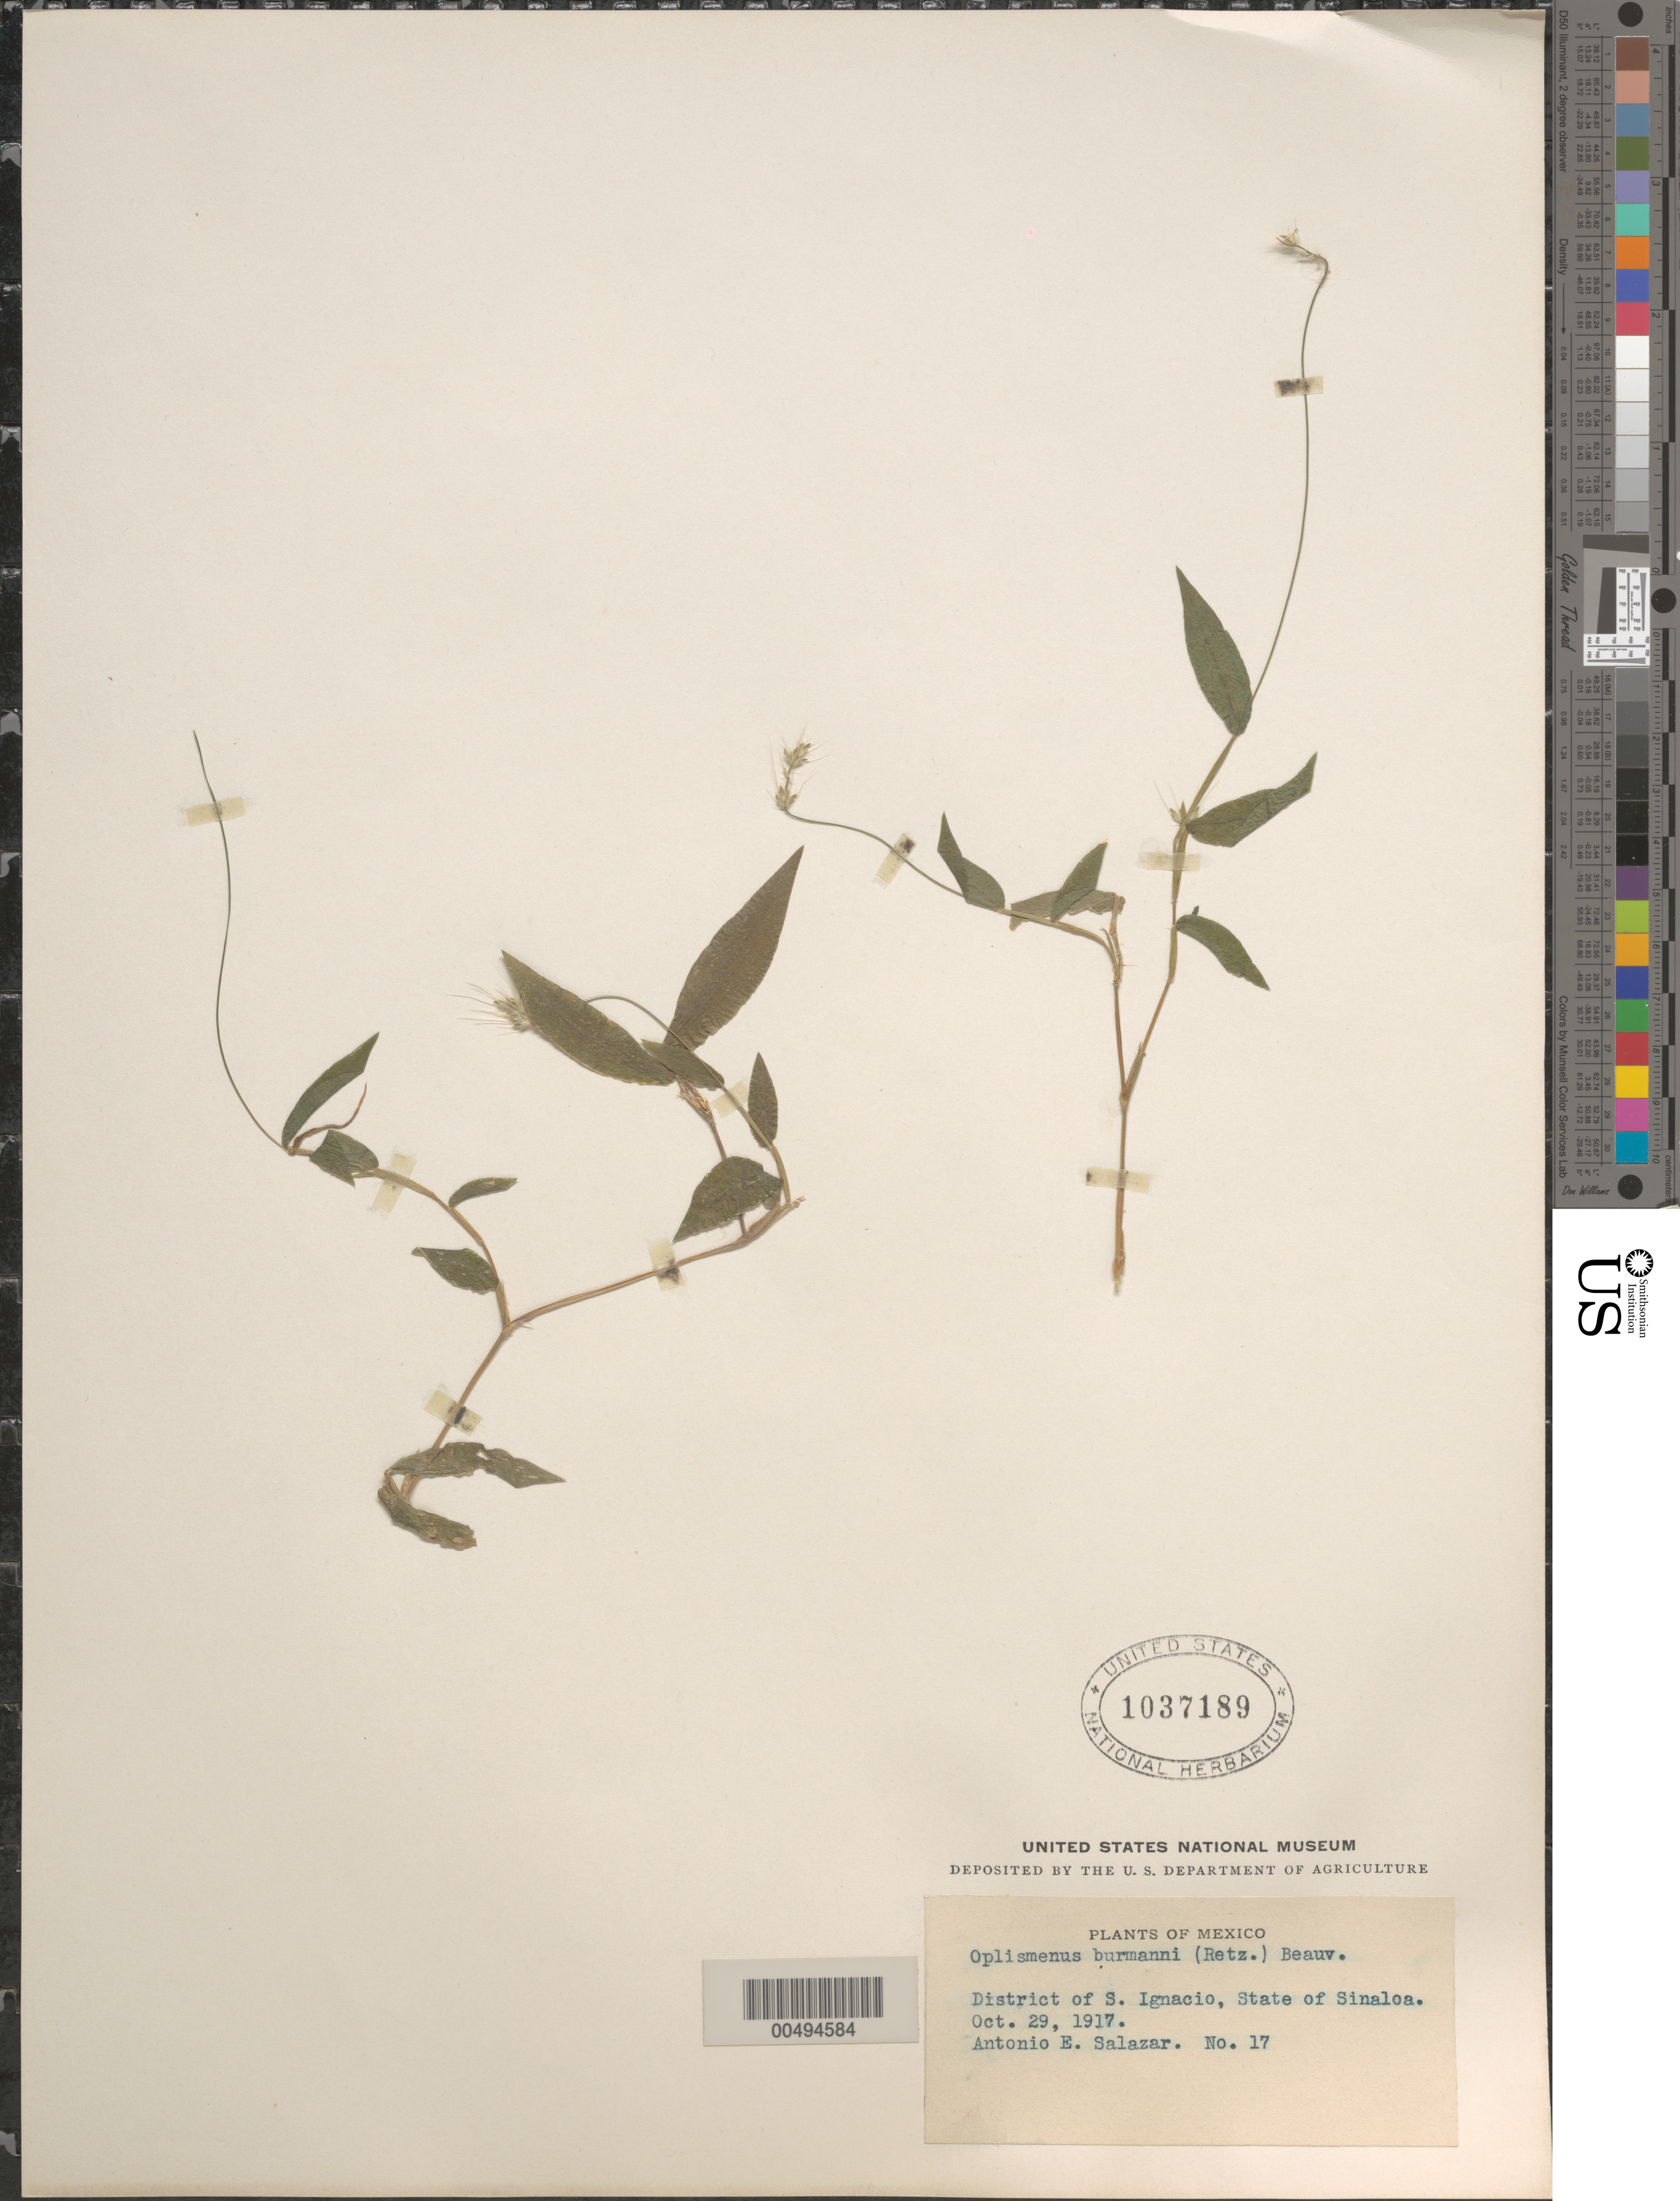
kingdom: Plantae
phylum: Tracheophyta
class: Liliopsida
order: Poales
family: Poaceae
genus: Oplismenus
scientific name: Oplismenus burmannii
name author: (Retz.) P. Beauv.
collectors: A. E. Salazar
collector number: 17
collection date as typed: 29 Oct 1917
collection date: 1917-10-29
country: Mexico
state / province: Sinaloa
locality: Dist of S. Ignacio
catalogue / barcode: US 1037189